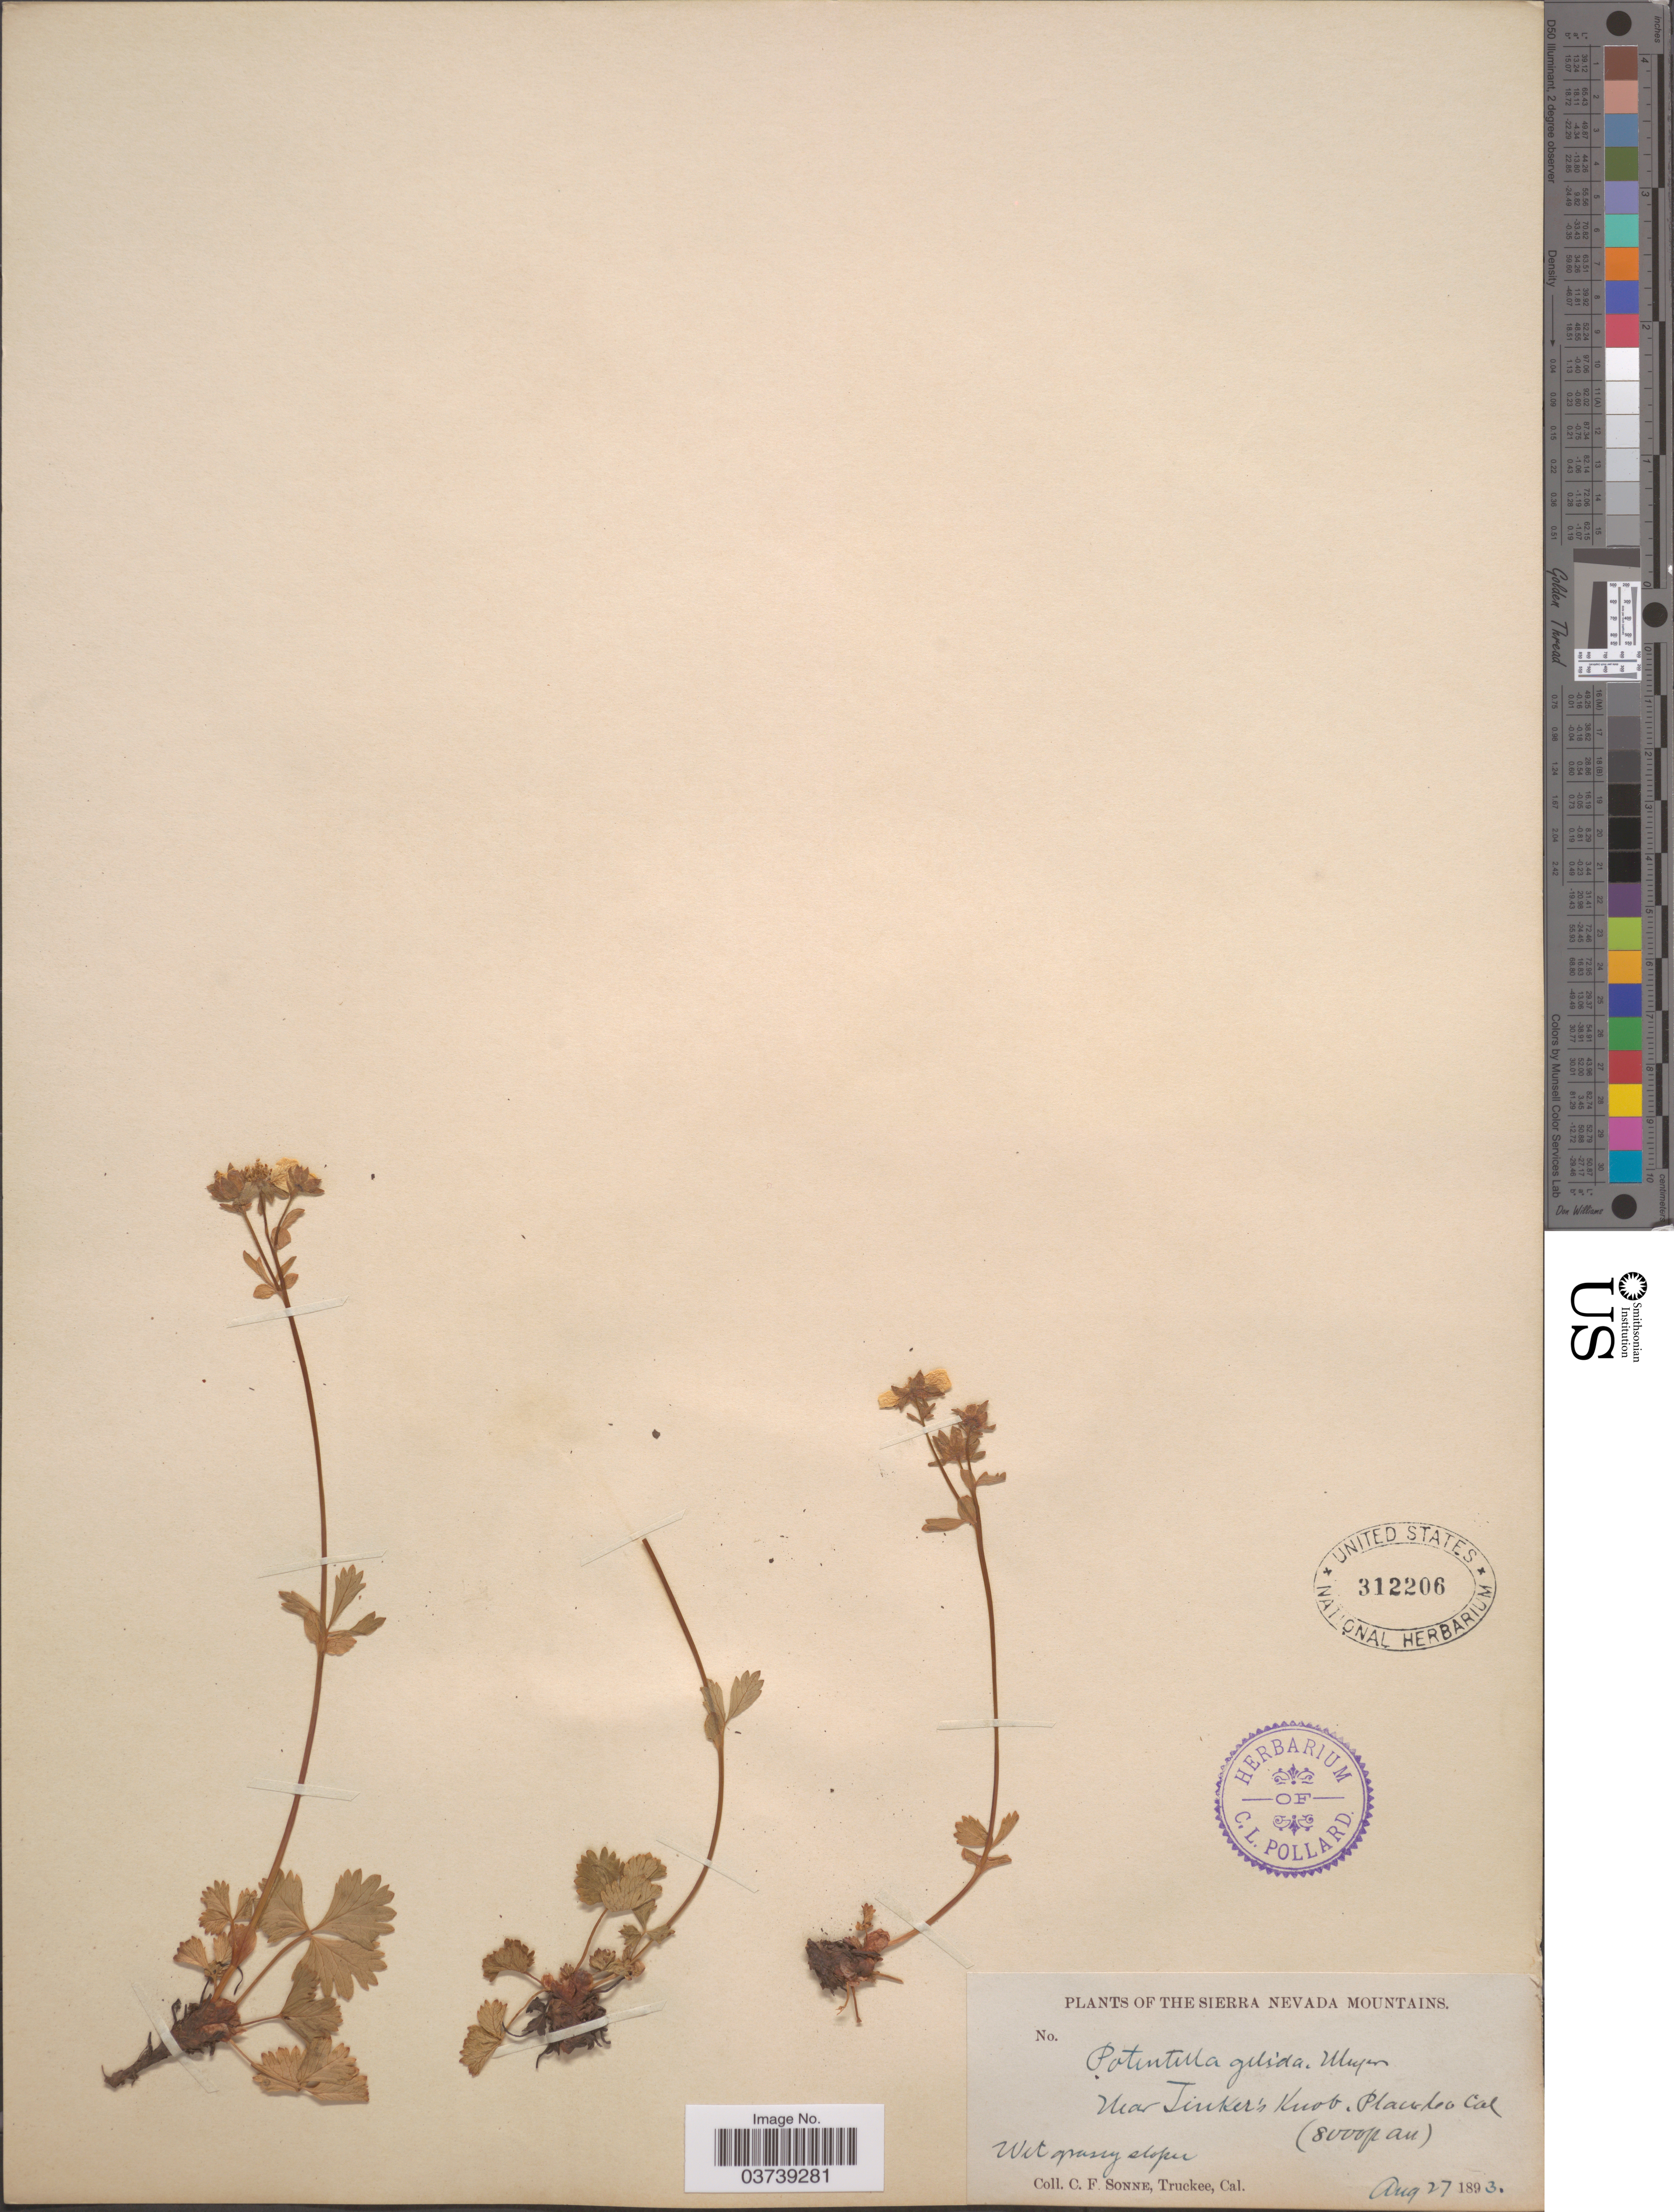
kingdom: Plantae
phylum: Tracheophyta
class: Magnoliopsida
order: Rosales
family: Rosaceae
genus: Potentilla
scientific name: Potentilla flabellifolia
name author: Hook. ex Torr. & A. Gray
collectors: C. Sonne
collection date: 1893-08-27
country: United States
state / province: California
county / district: Placer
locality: Sierra Nevada Mountains. Near Tinker's Knob, Placer Co.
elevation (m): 2438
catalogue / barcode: US 312206